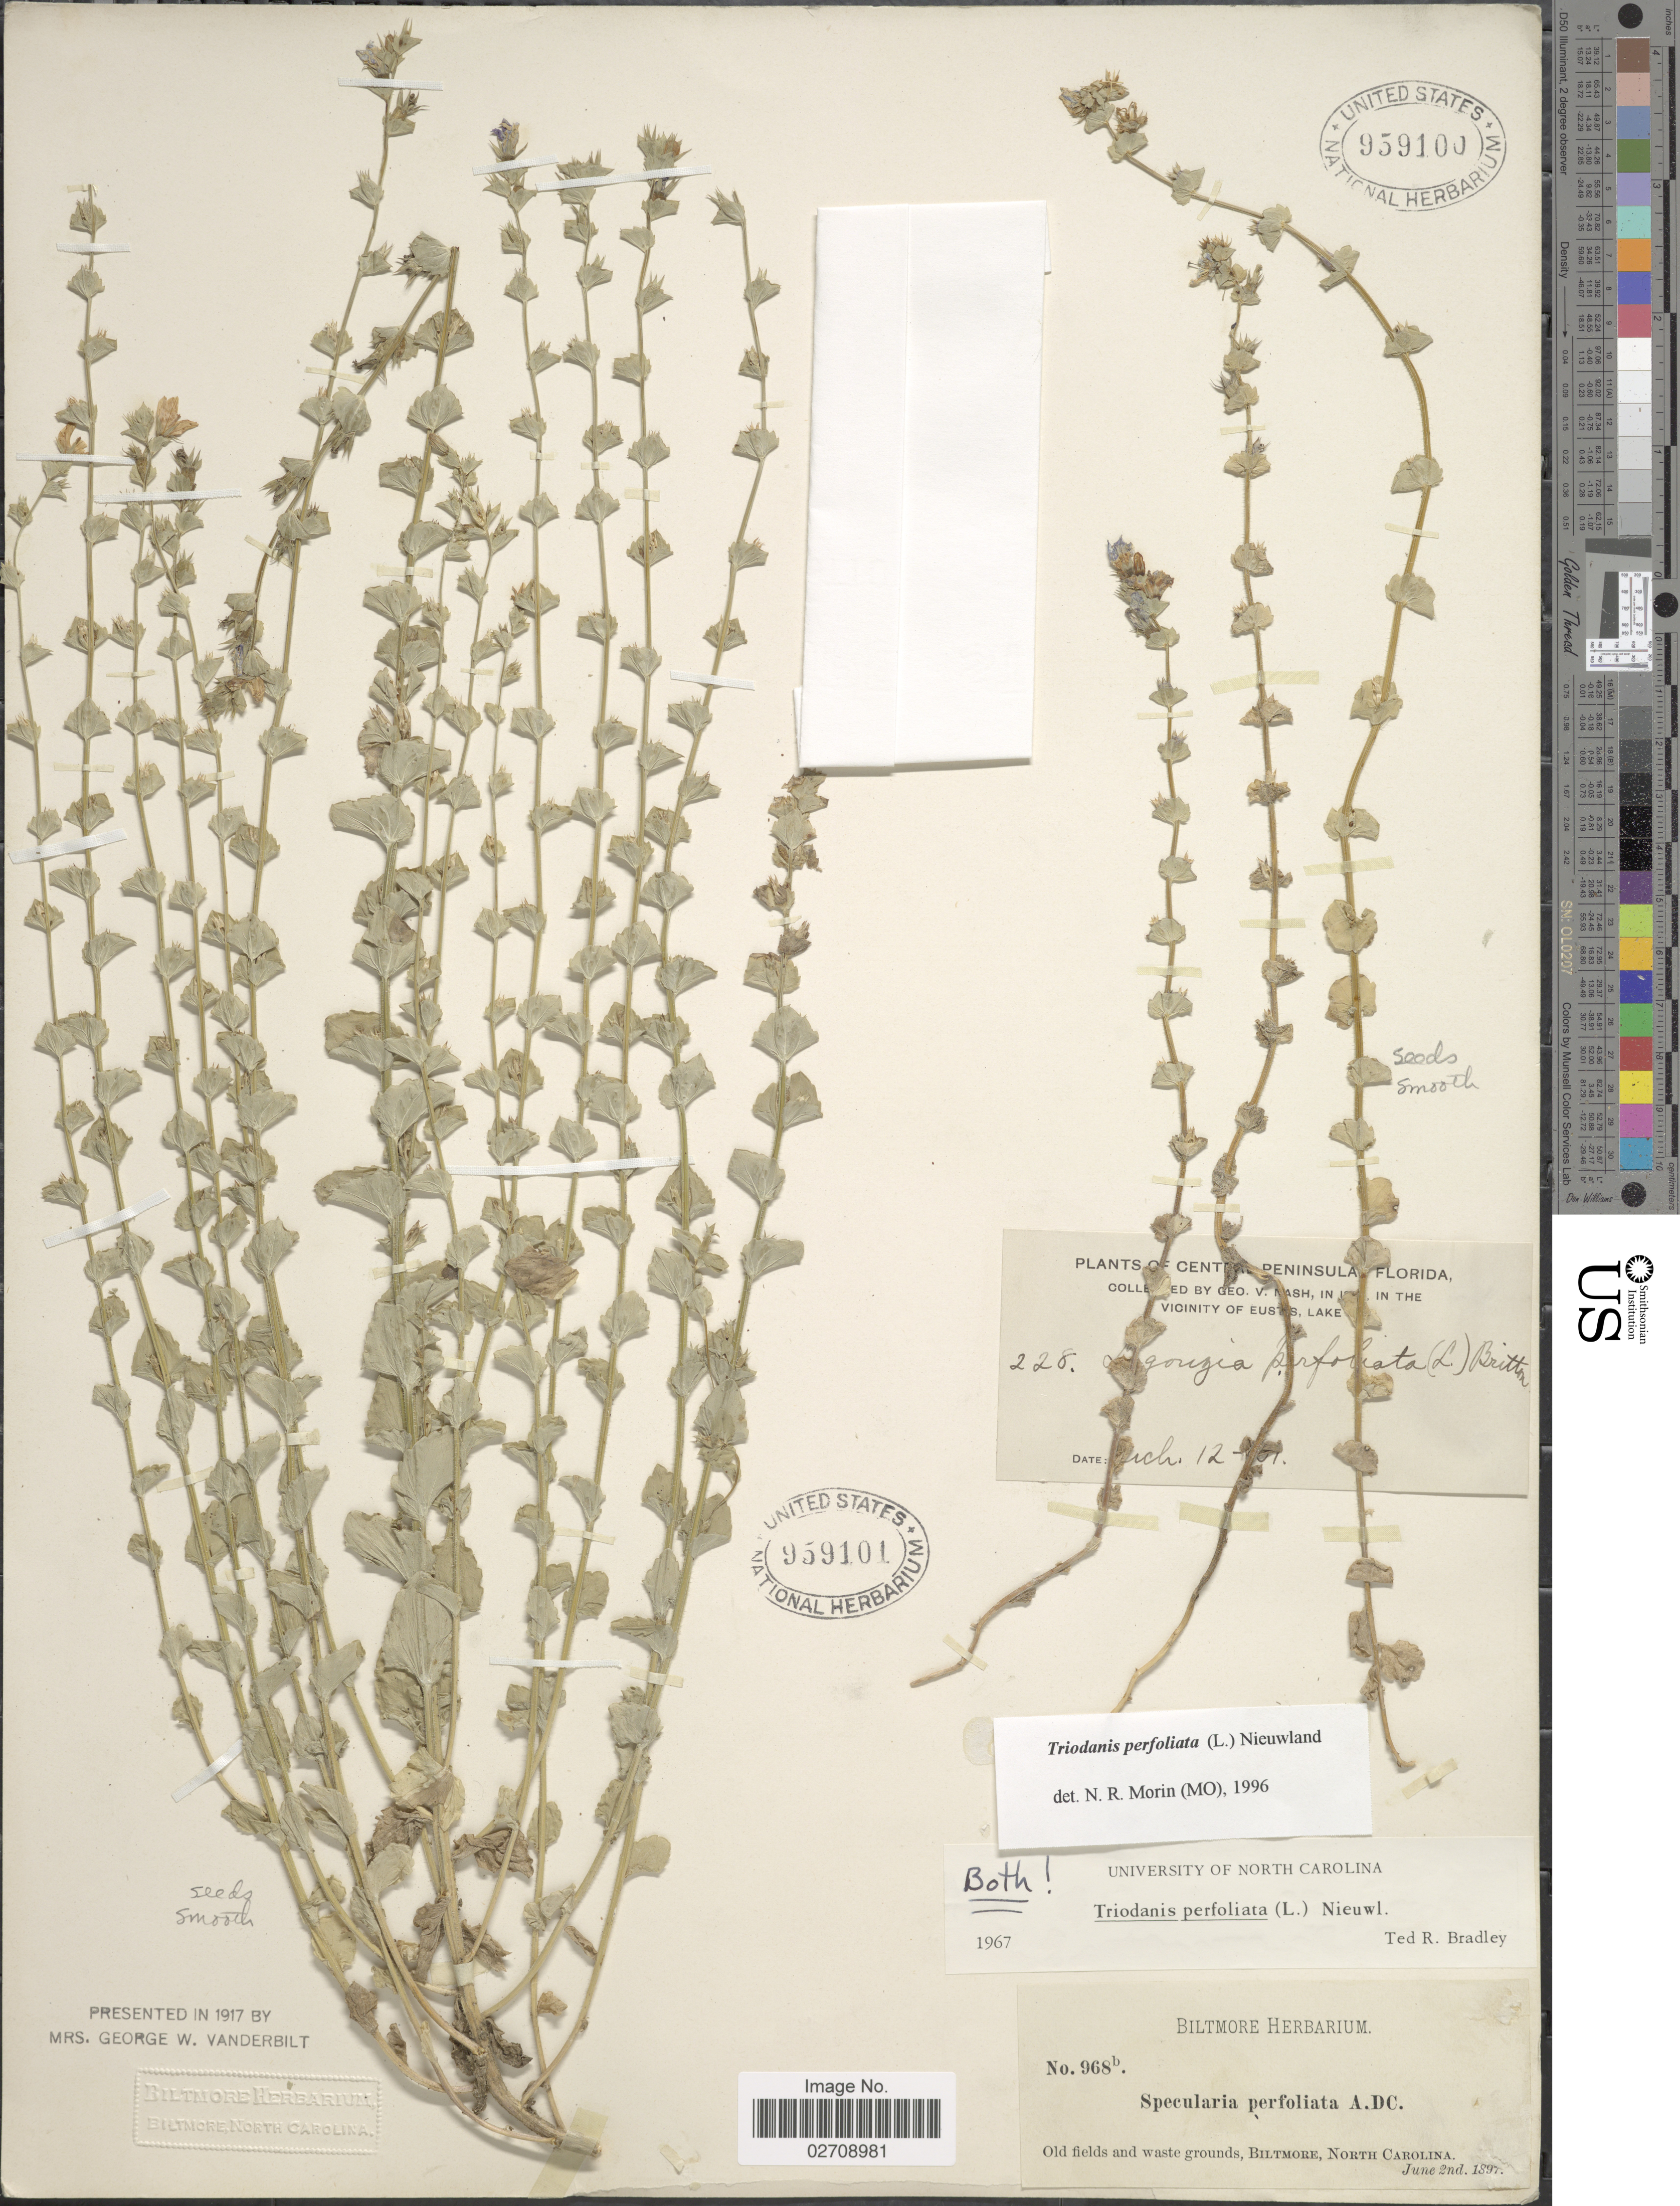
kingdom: Plantae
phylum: Tracheophyta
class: Magnoliopsida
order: Asterales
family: Campanulaceae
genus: Triodanis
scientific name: Triodanis perfoliata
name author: (L.) Nieuwl.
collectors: ex herb. Biltmore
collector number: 968b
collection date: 1897-06-02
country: United States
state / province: North Carolina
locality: Biltmore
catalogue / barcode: US 959101